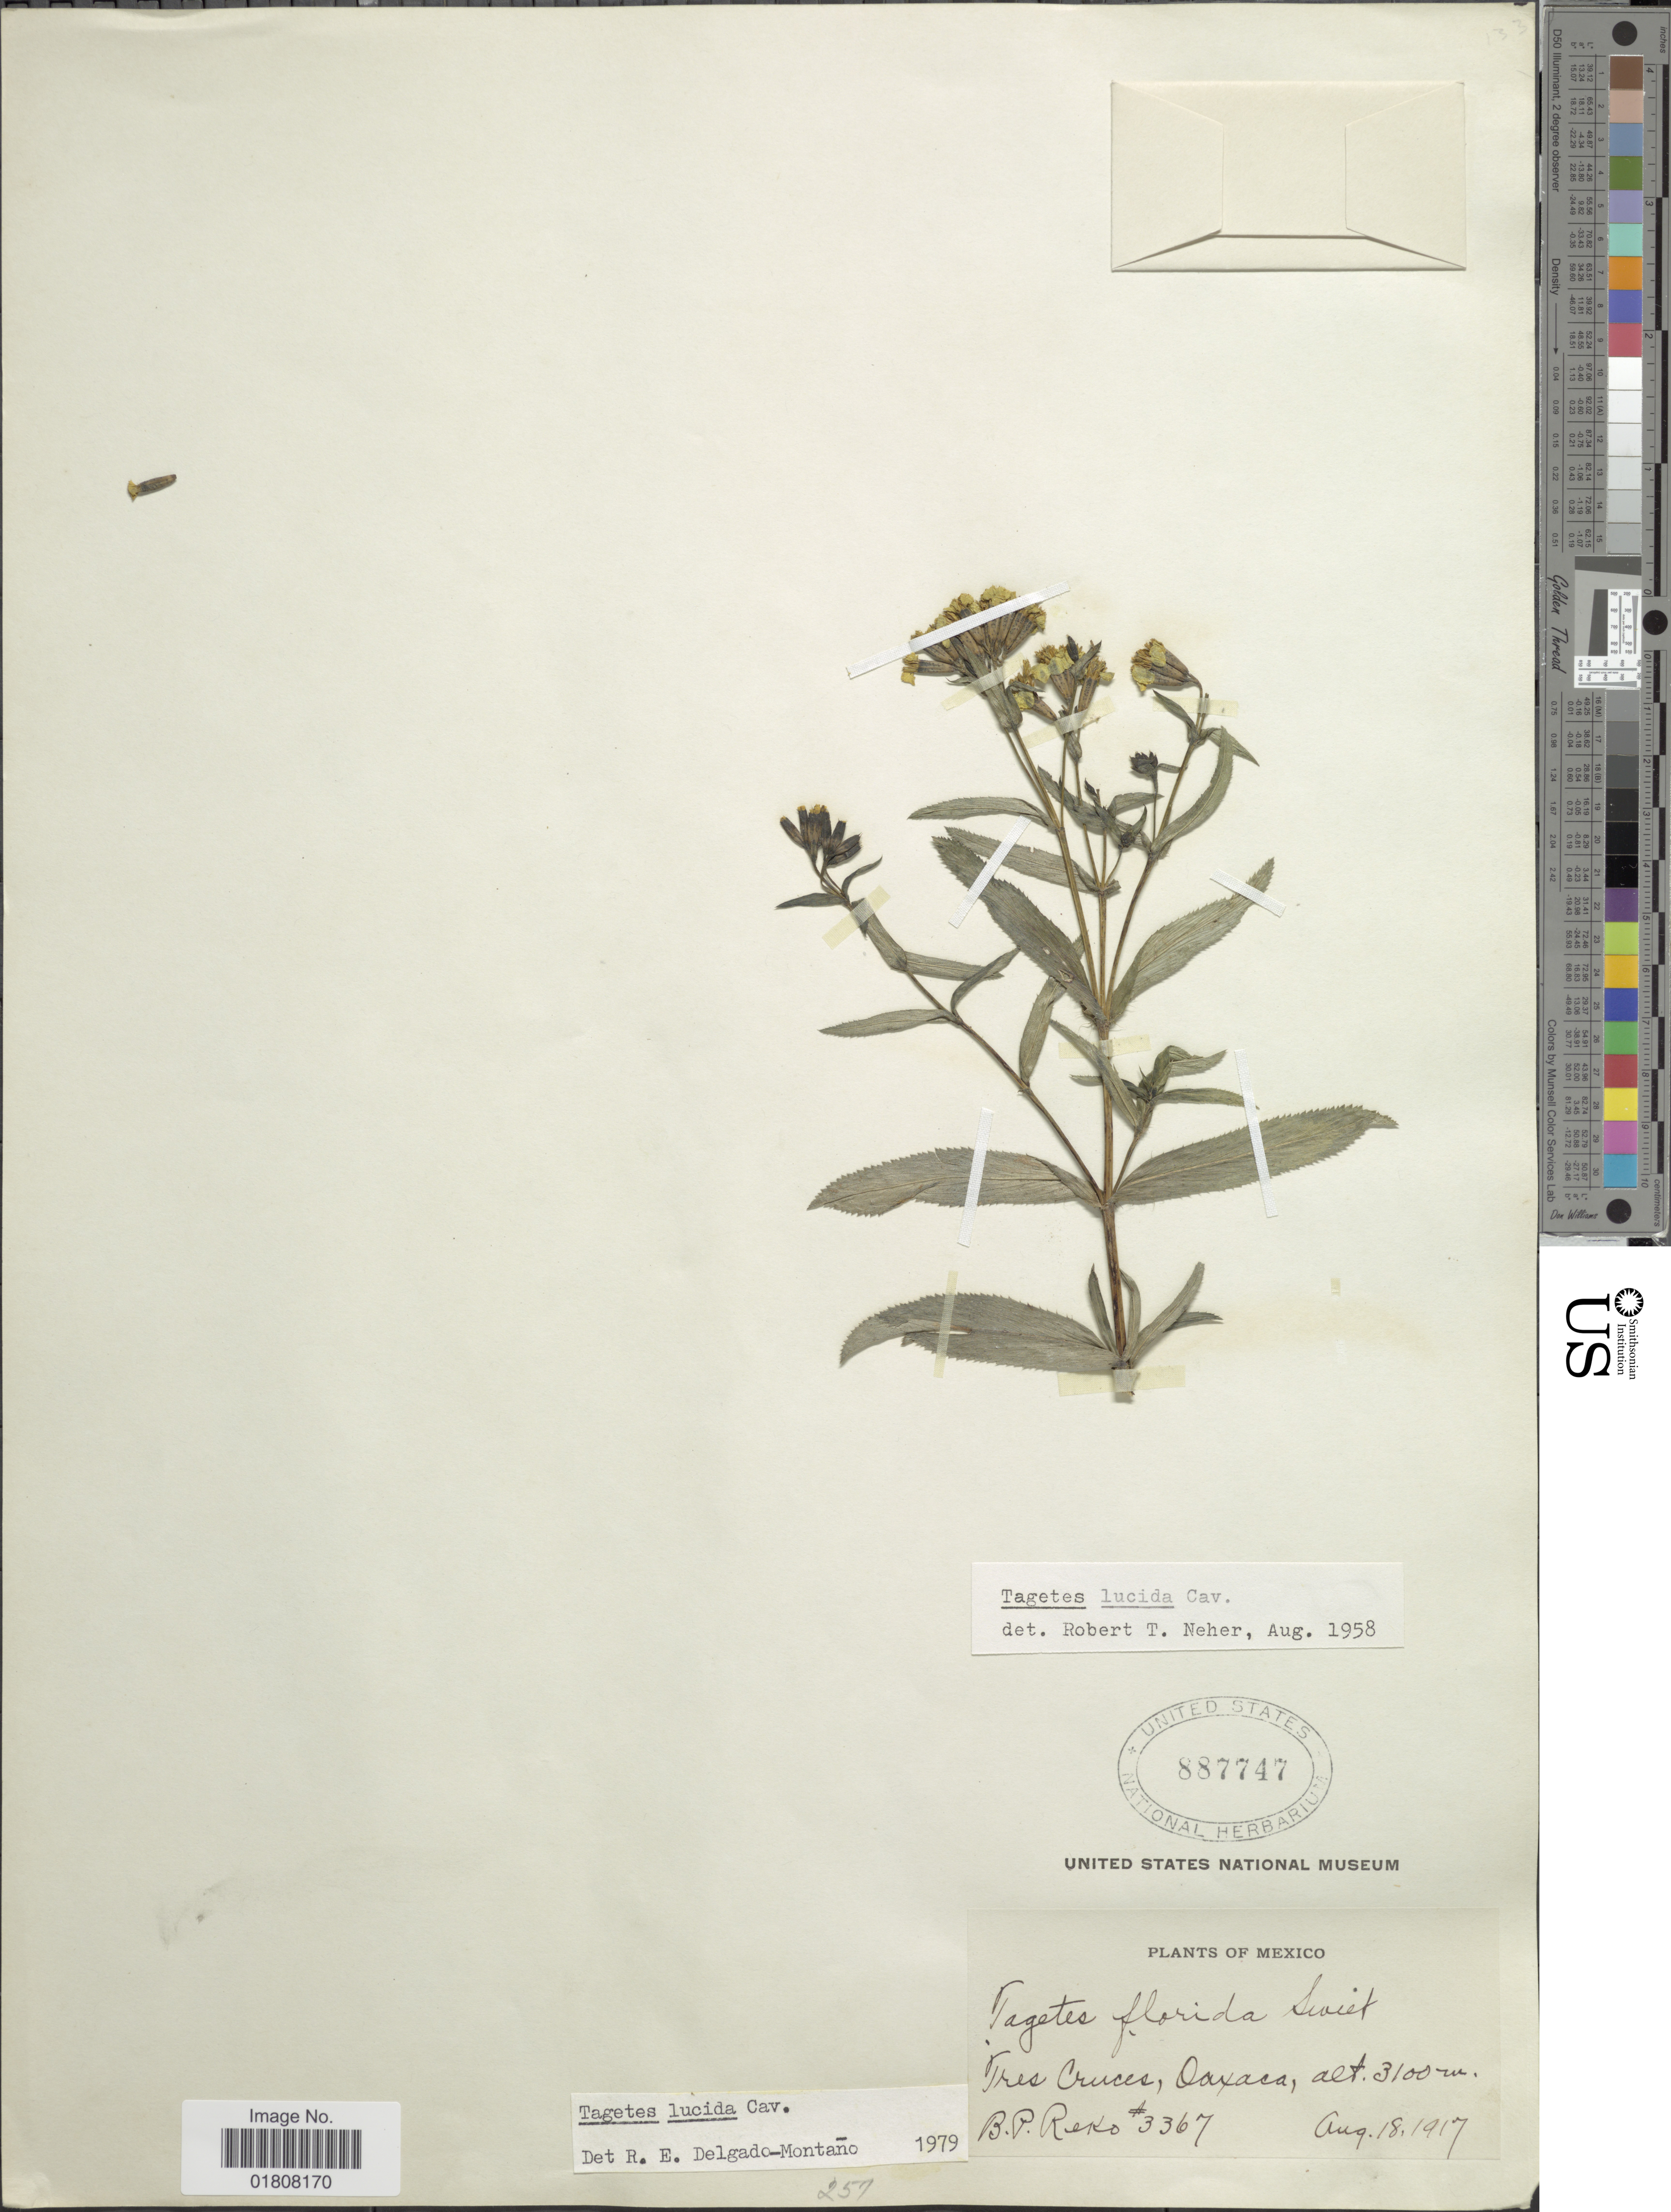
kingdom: Plantae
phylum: Tracheophyta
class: Magnoliopsida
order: Asterales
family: Asteraceae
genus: Tagetes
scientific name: Tagetes lucida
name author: Cav.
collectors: B. P. Reko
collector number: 3367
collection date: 1917-08-18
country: Mexico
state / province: Oaxaca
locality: Tres Cruces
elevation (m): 3100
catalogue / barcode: US 887747